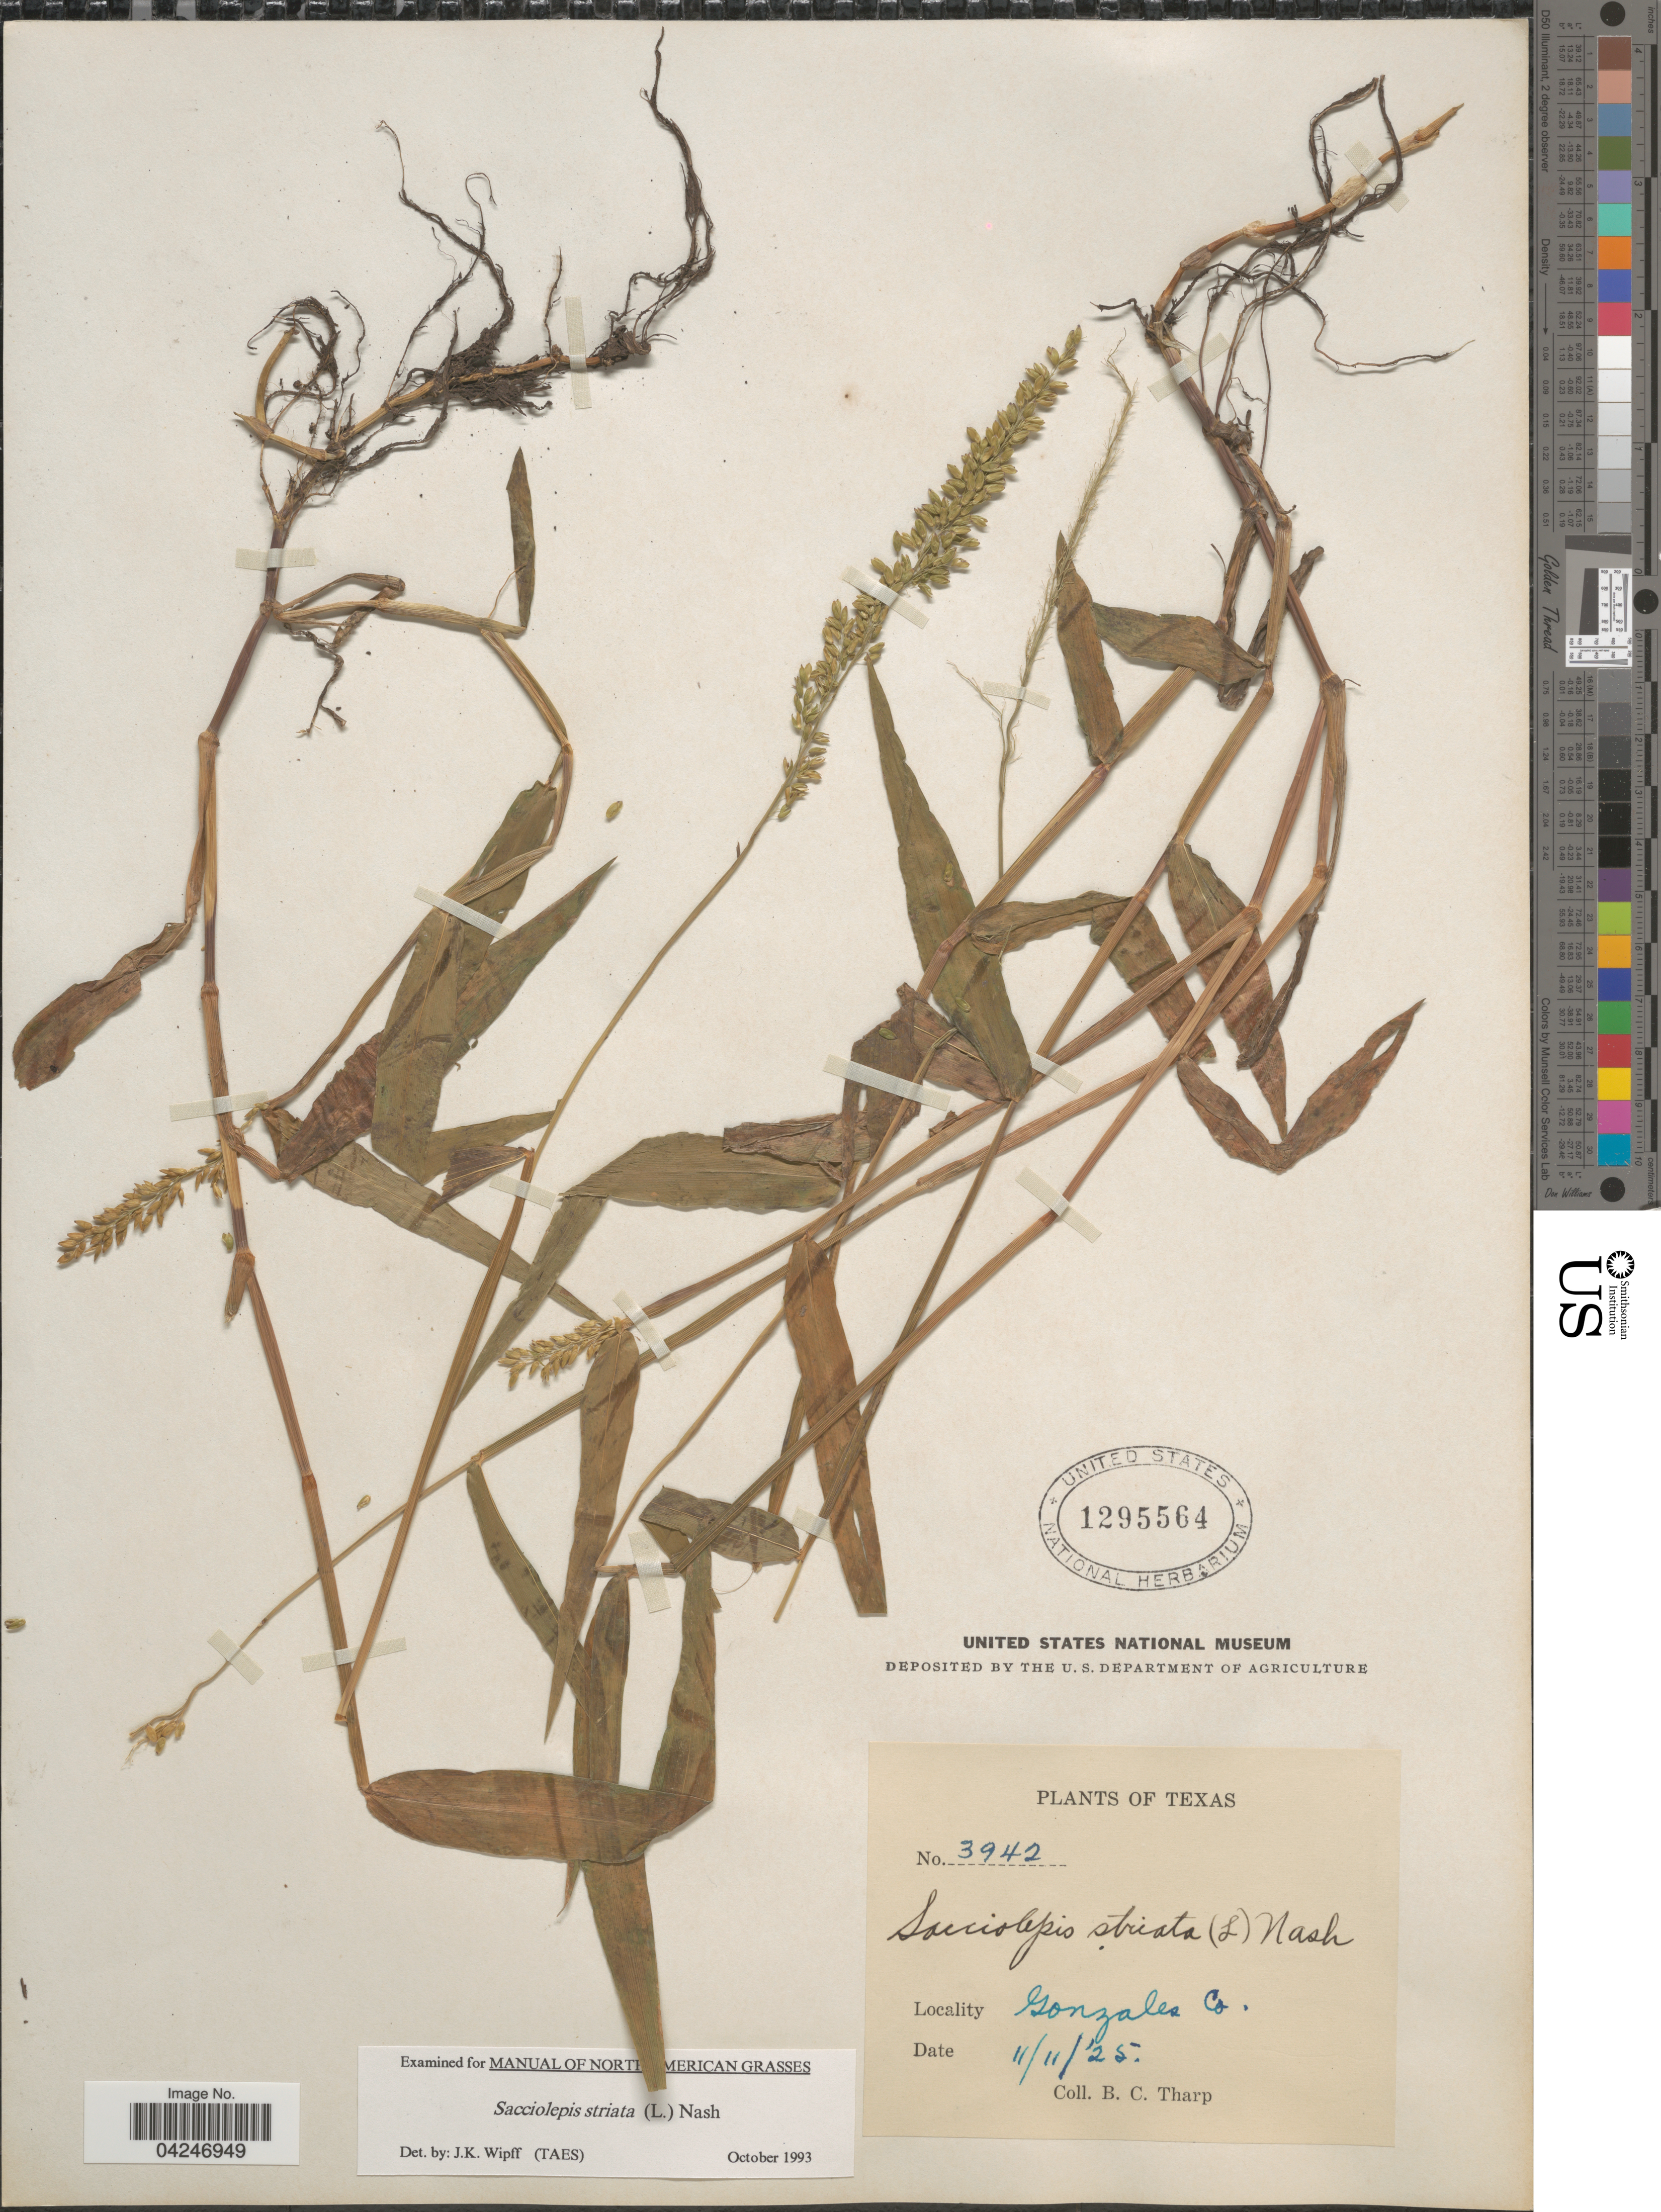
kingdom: Plantae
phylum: Tracheophyta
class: Liliopsida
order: Poales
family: Poaceae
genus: Sacciolepis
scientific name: Sacciolepis striata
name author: (L.) Nash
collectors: B. C. Tharp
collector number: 3942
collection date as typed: Transcribed d/m/y: 11/11/25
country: United States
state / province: Texas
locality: Gonzales Co.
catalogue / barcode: US 1295564